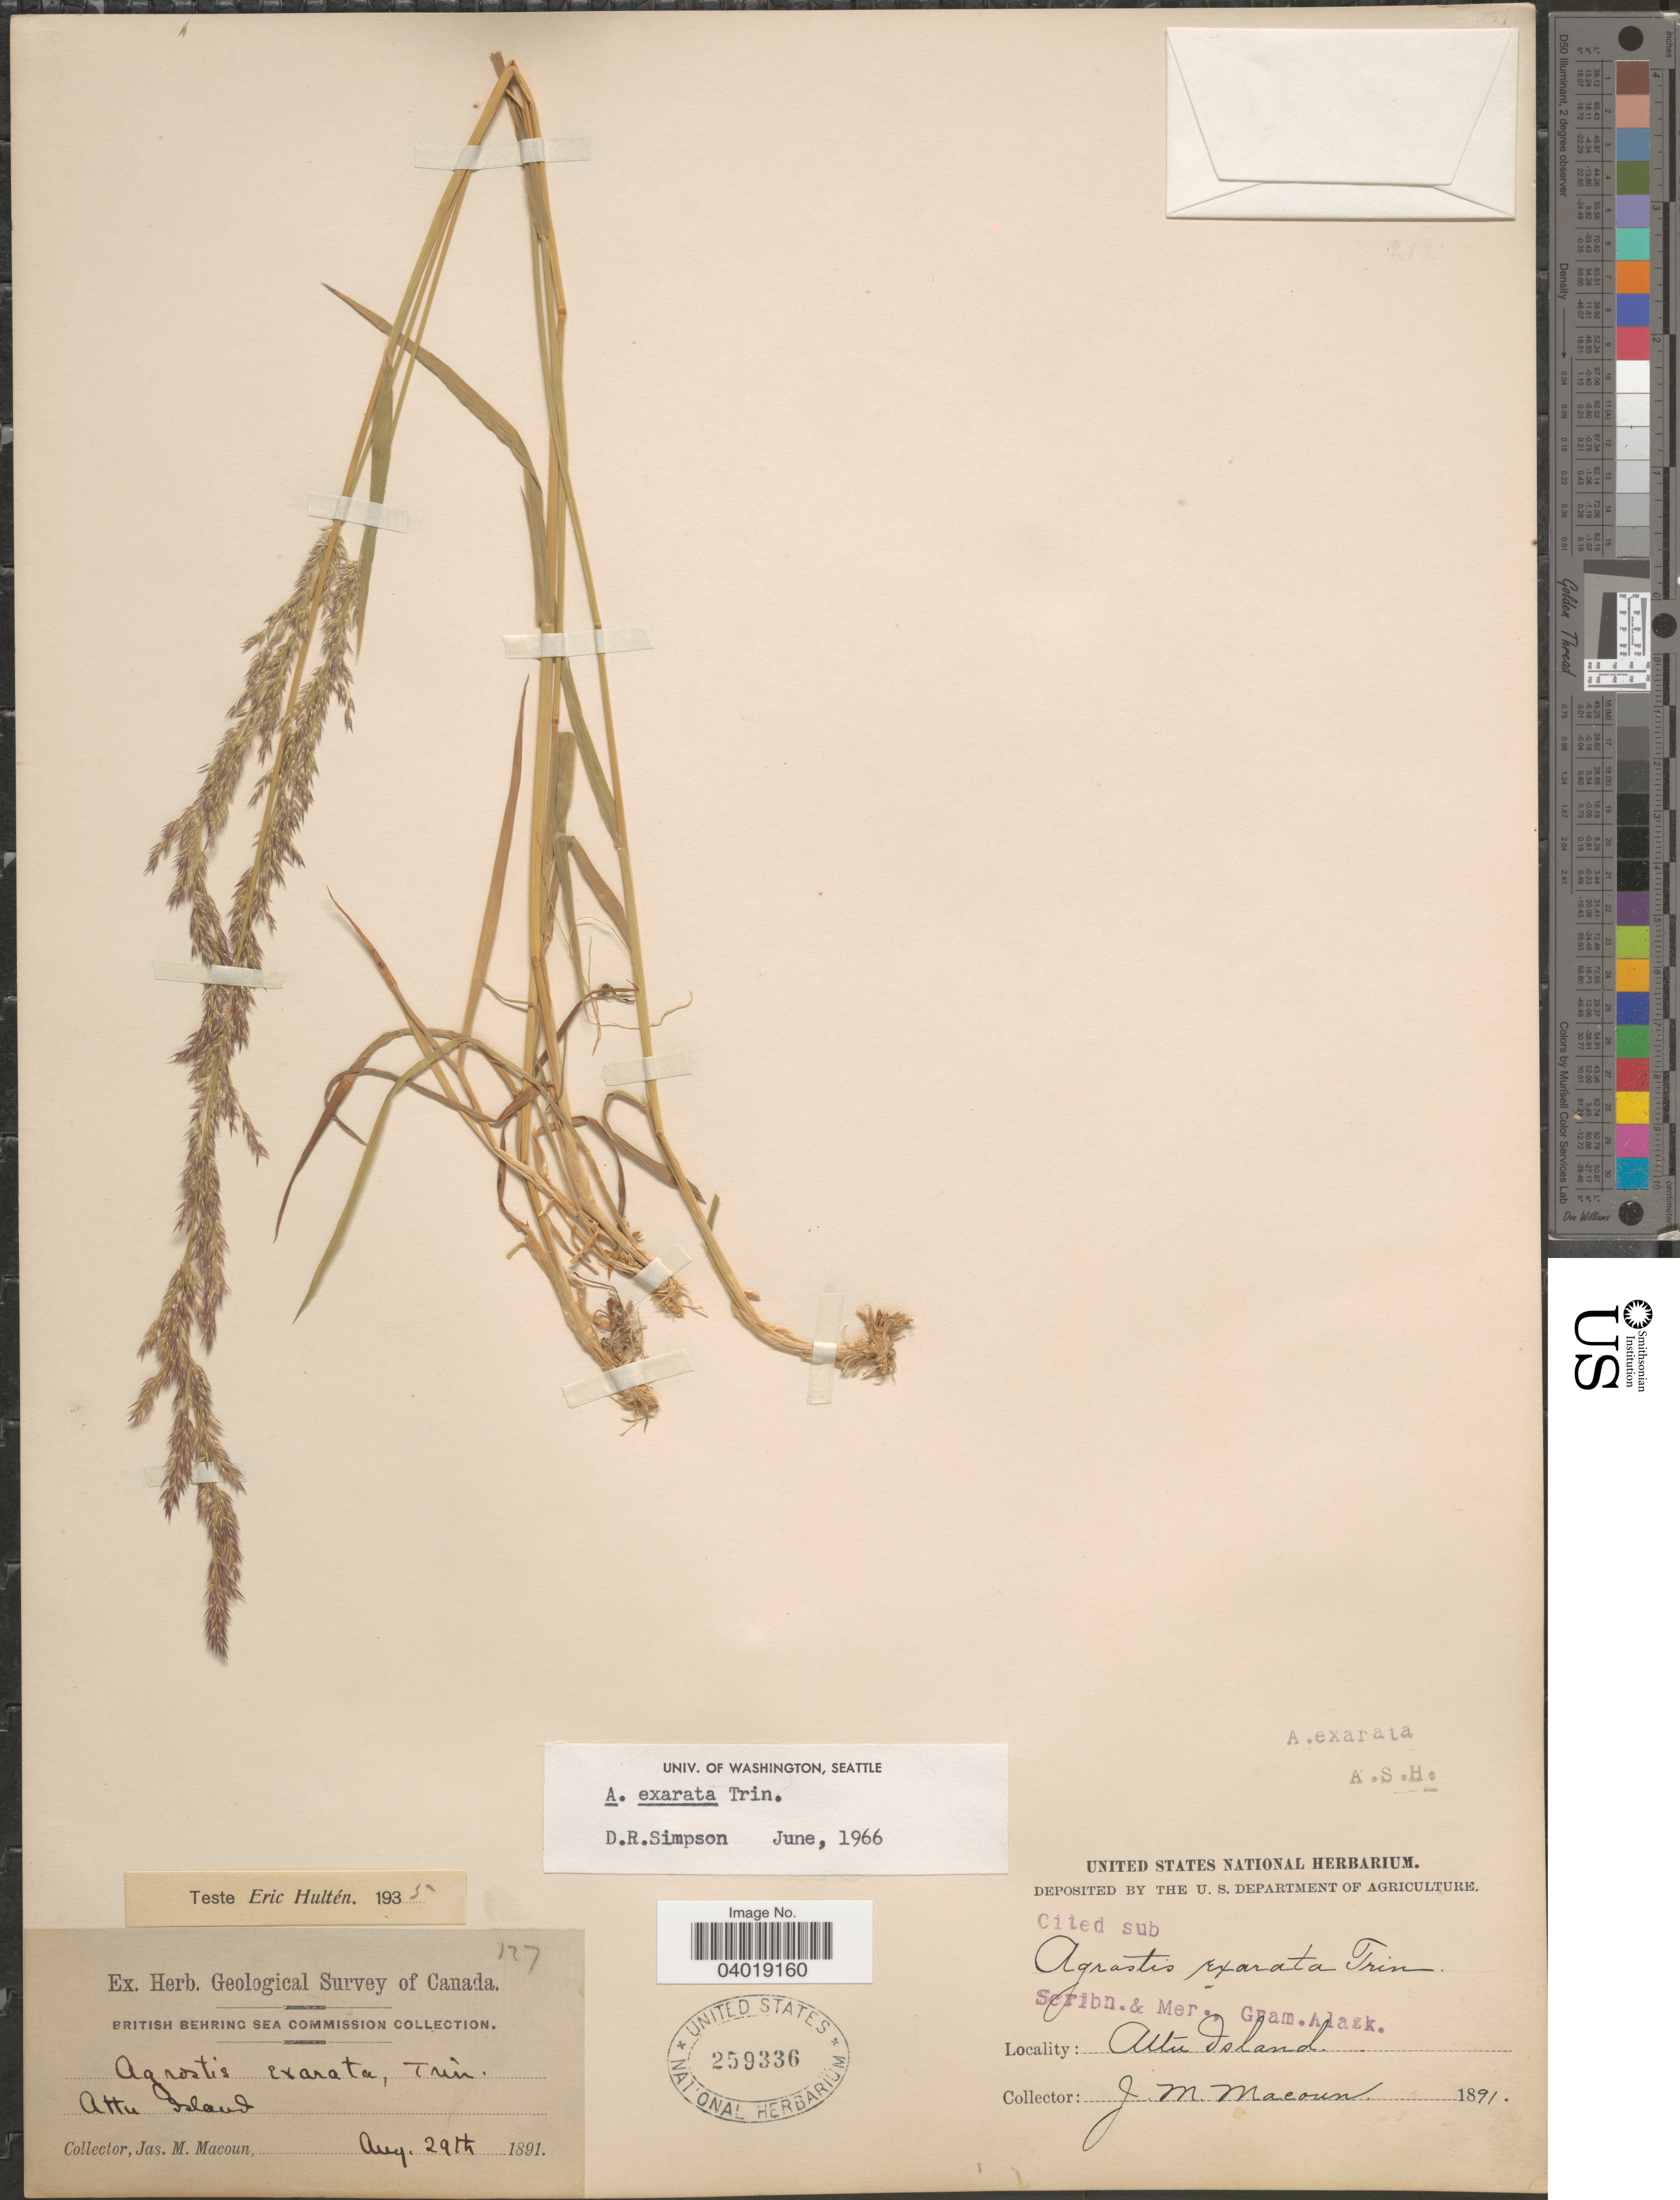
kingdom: Plantae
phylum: Tracheophyta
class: Liliopsida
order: Poales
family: Poaceae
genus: Agrostis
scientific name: Agrostis exarata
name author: Trin.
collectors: J. M. Macoun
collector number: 127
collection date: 1891-08-29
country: United States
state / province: Alaska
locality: Attu Island.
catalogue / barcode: US 259336